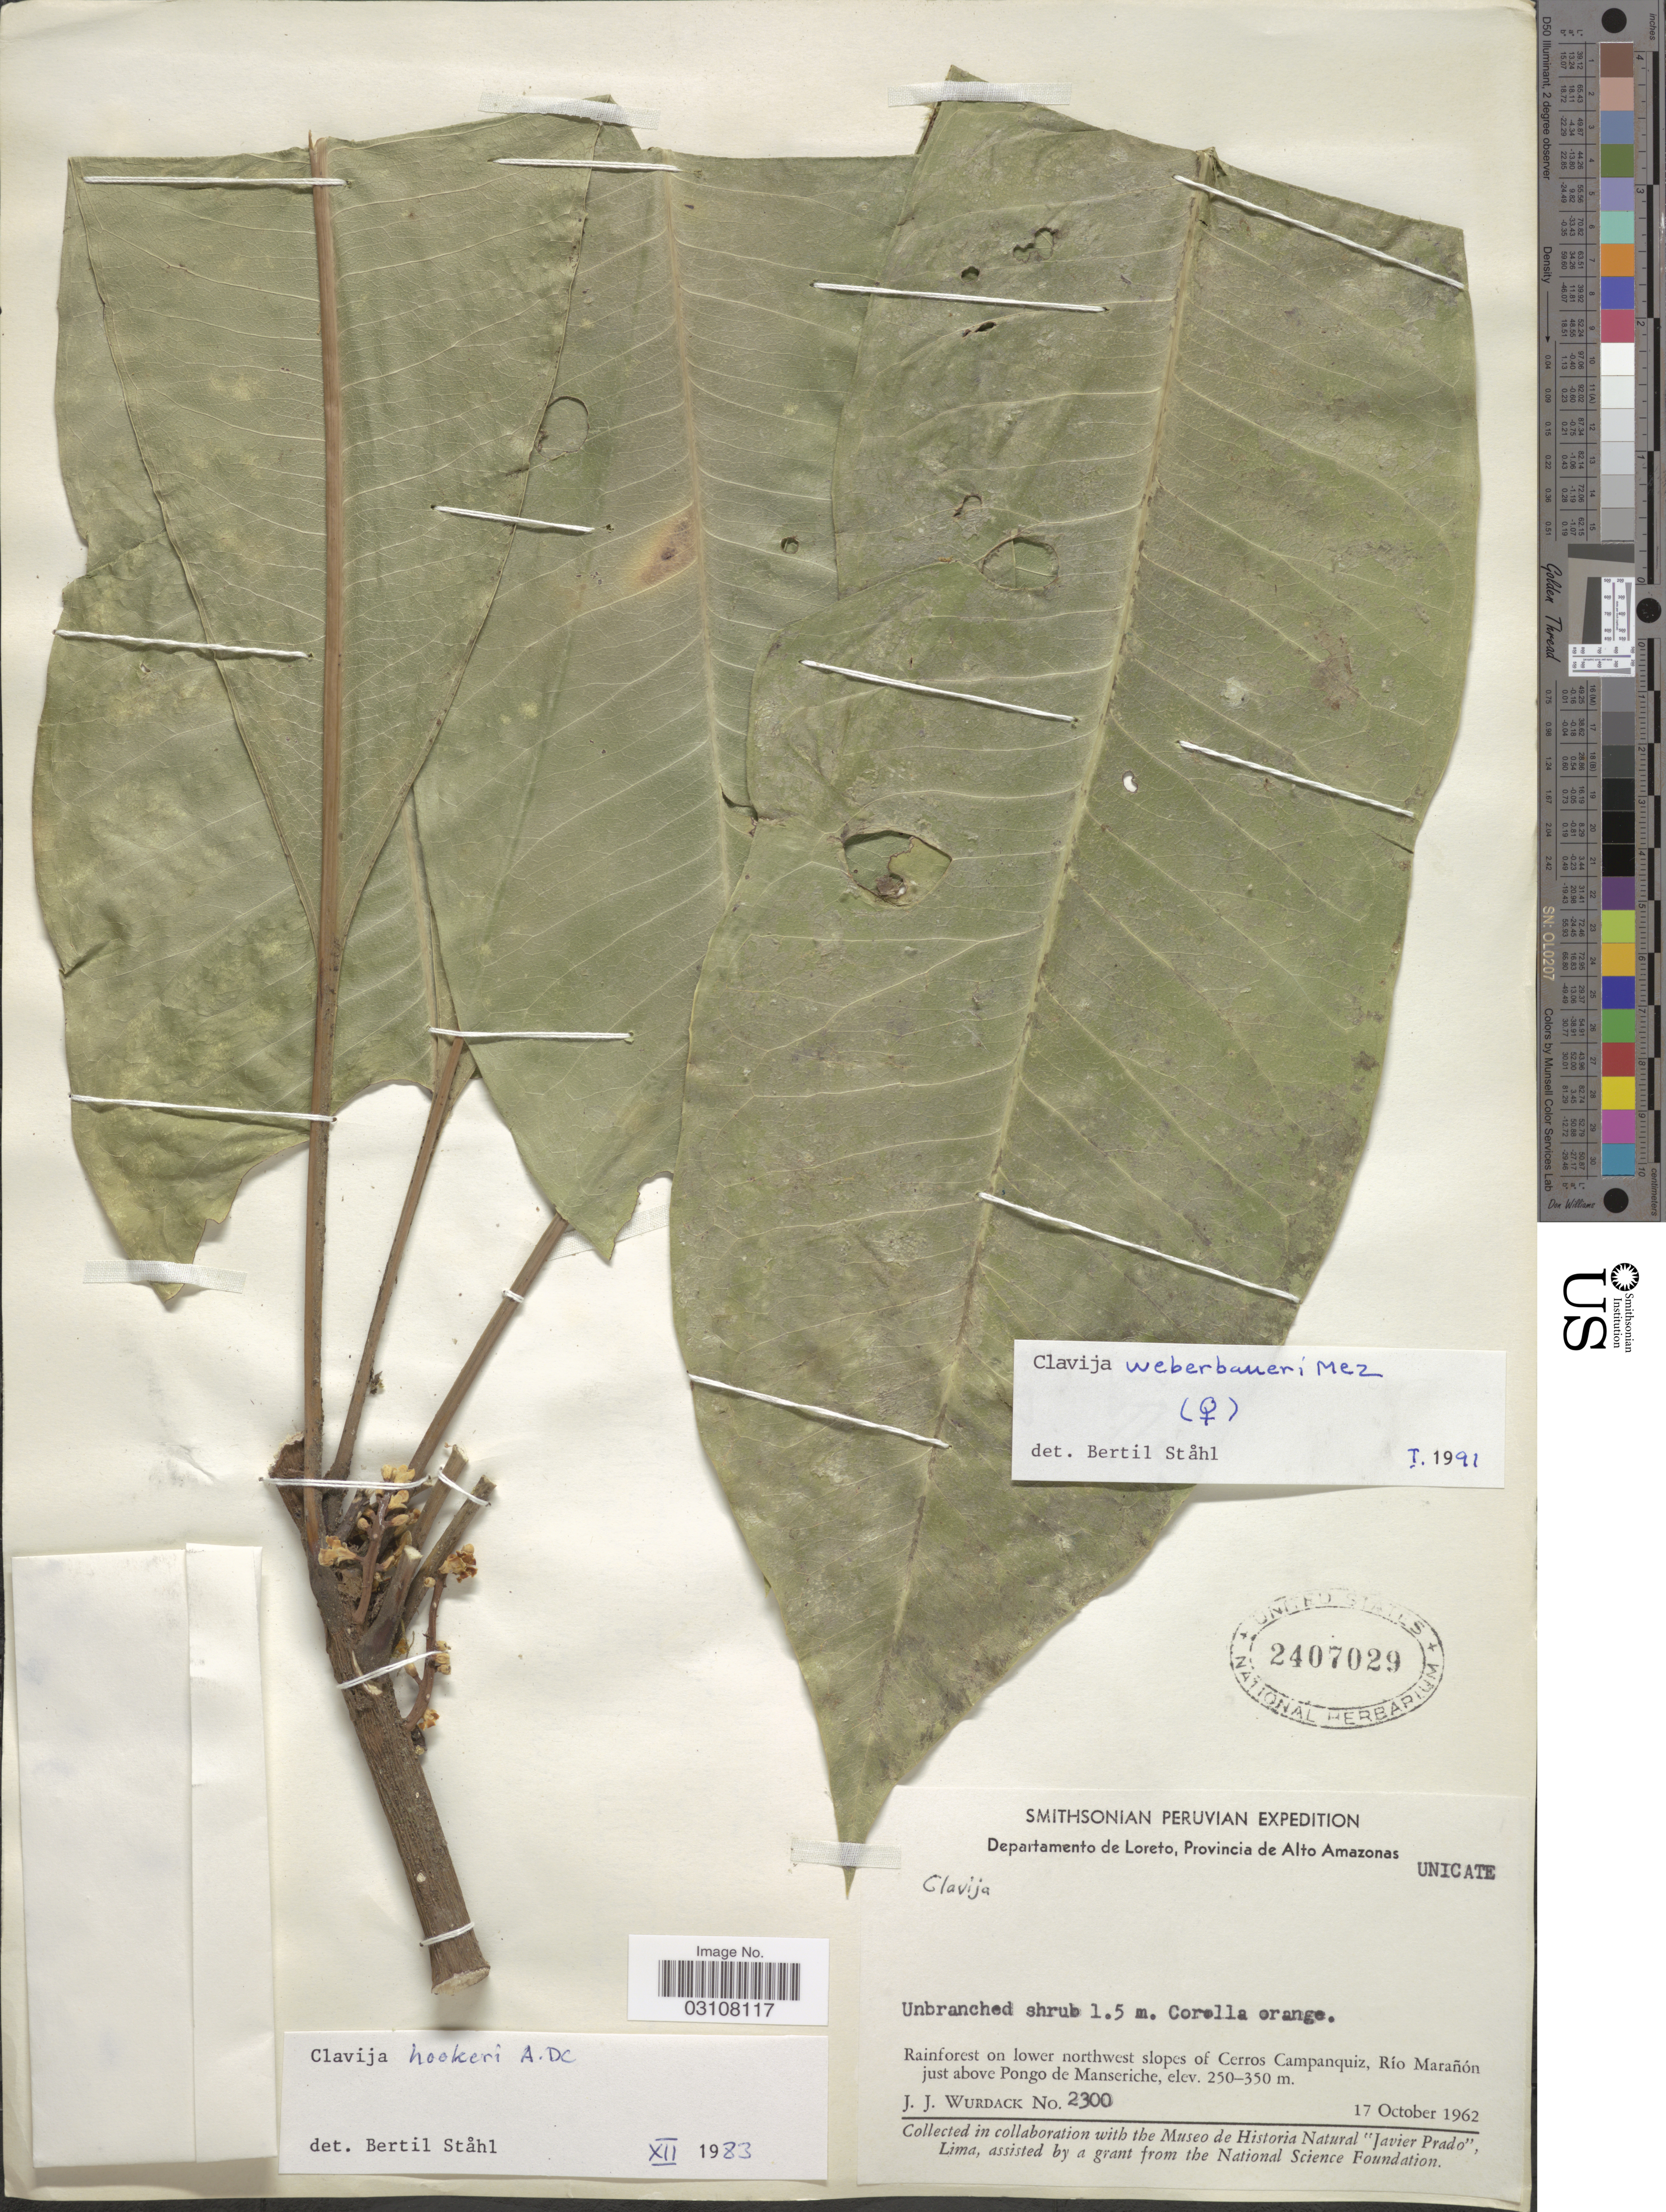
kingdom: Plantae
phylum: Tracheophyta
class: Magnoliopsida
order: Ericales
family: Primulaceae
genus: Clavija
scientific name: Clavija weberbaueri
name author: Mez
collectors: J. J. Wurdack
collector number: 2300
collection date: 1962-10-17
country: Peru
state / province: Loreto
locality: Departamento de Loreto, Provincia de Alto Amazonas, Rainforest on lower northwest slopes of Cerros Campanquiz, Río Marañón just above Pongo de Manseriche.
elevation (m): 250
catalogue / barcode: US 2407029